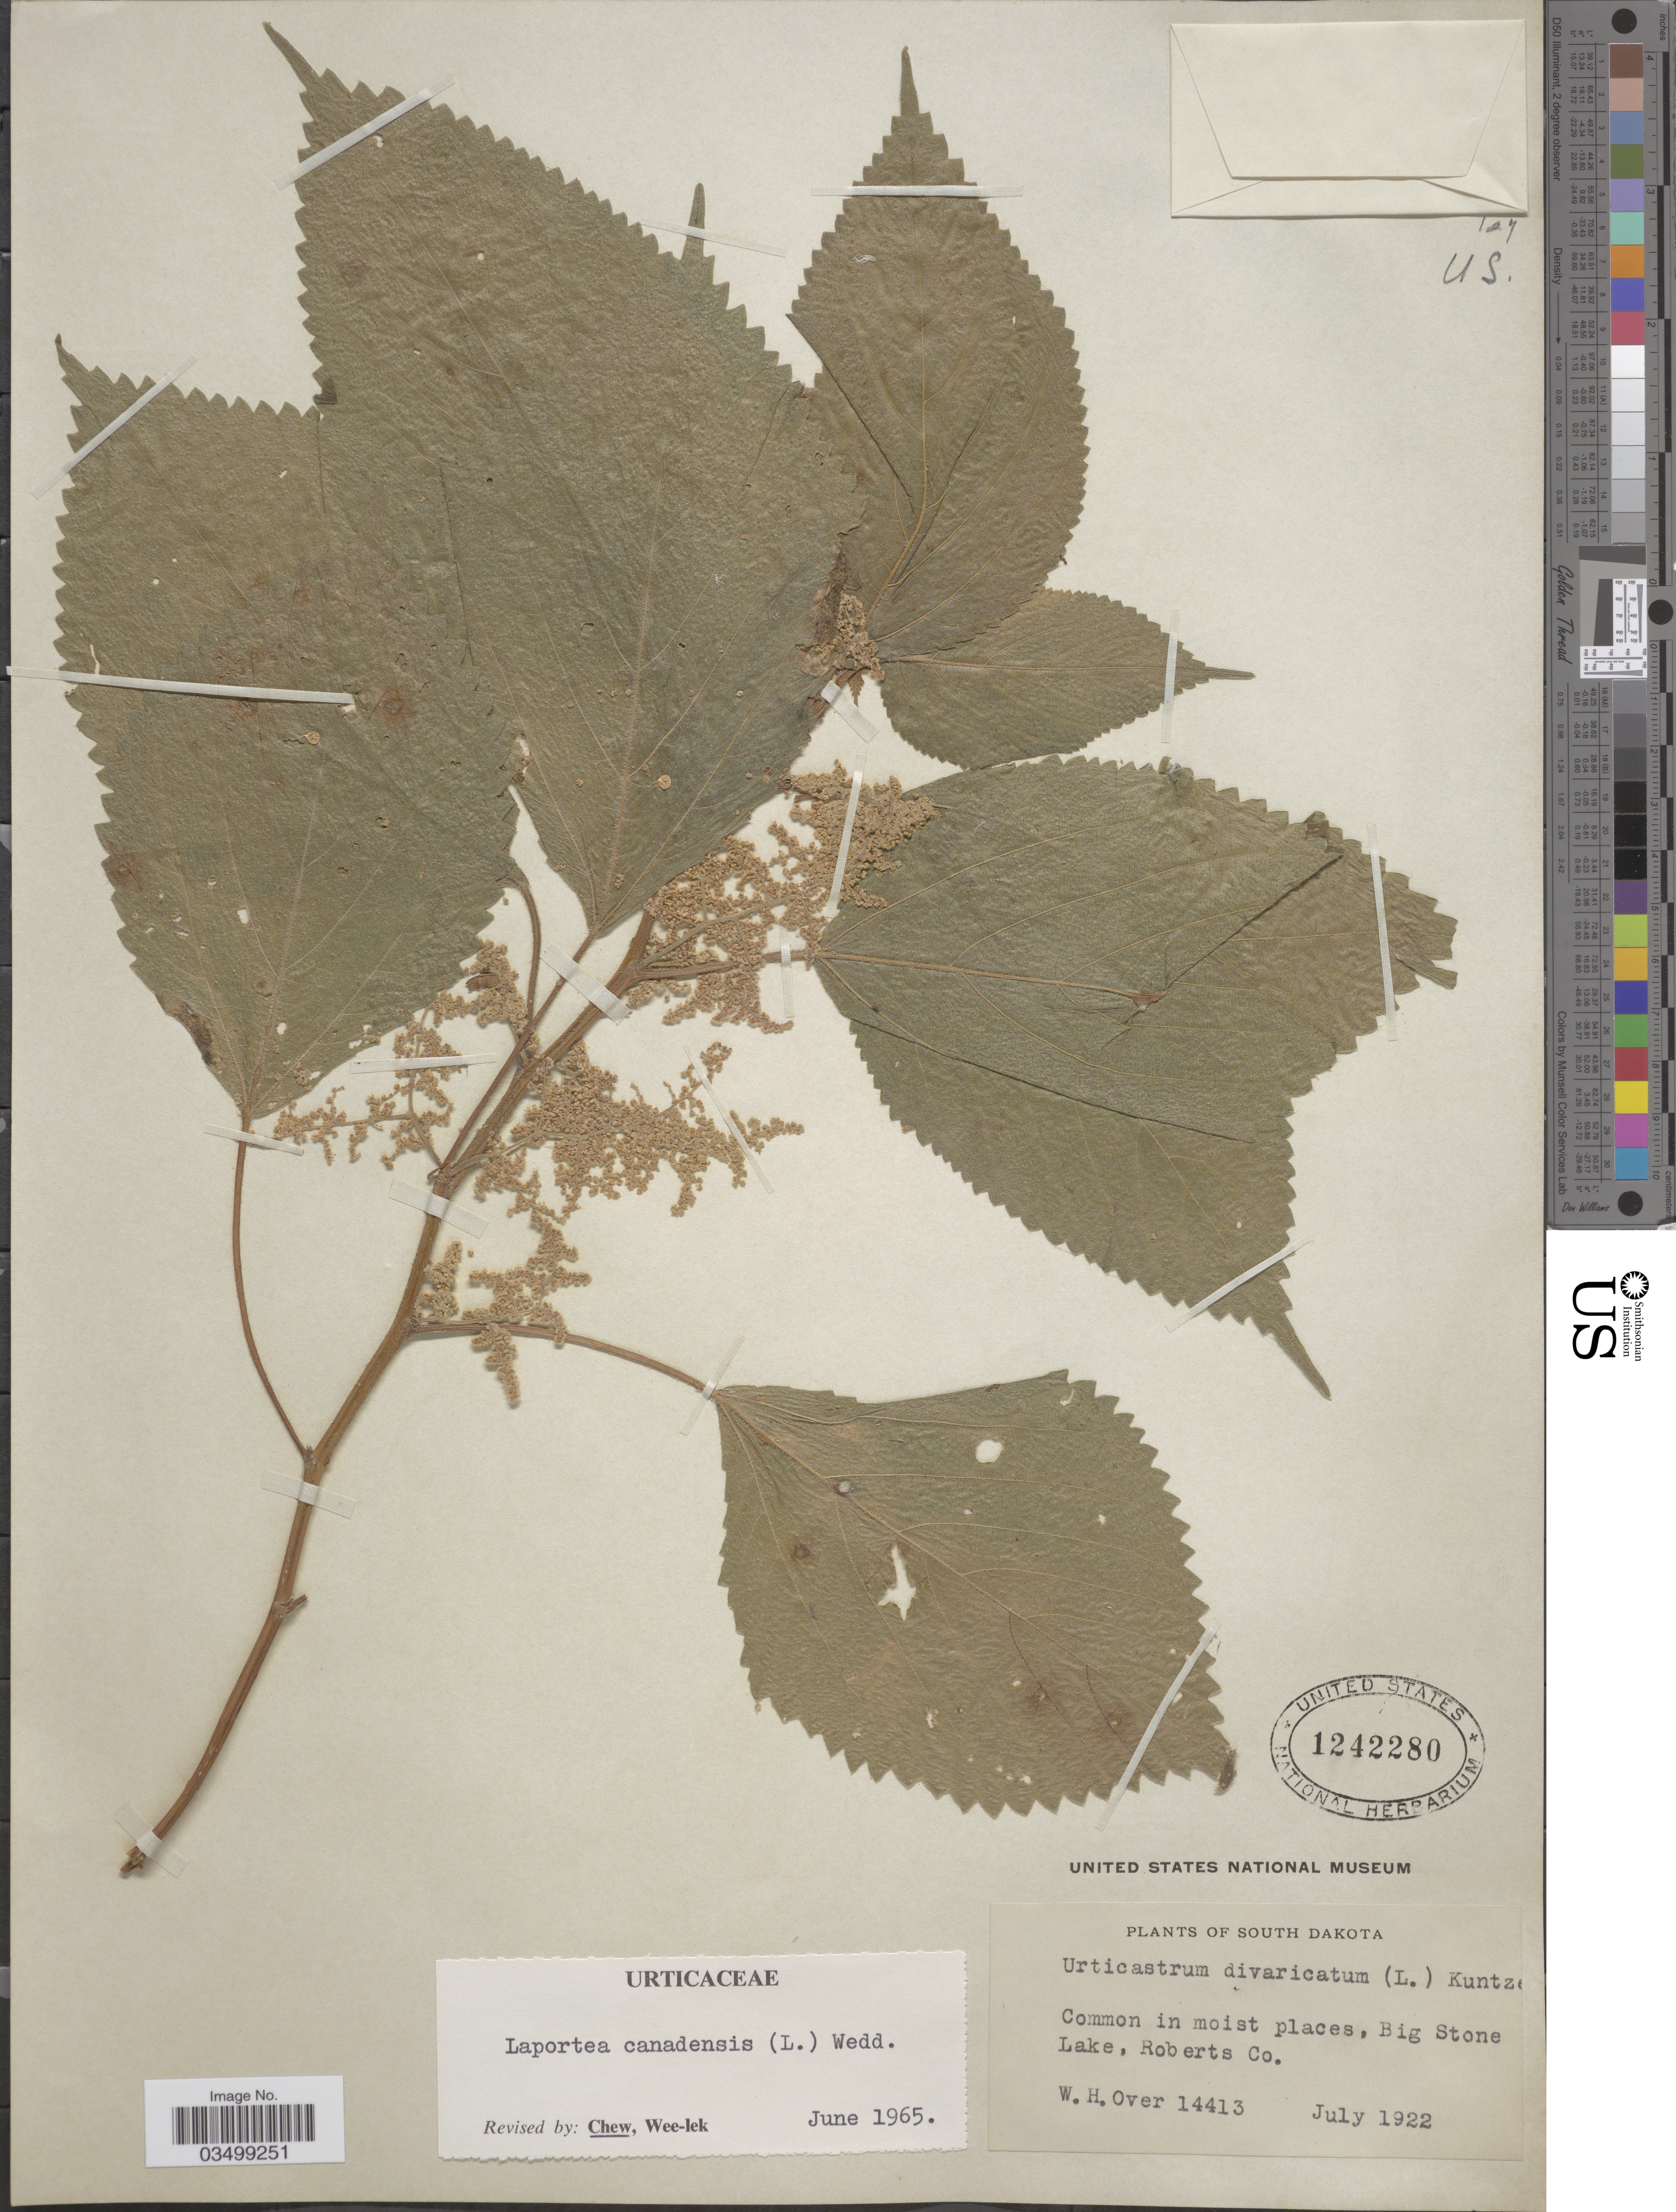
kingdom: Plantae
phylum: Tracheophyta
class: Magnoliopsida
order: Rosales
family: Urticaceae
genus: Laportea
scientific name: Laportea canadensis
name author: (L.) Wedd.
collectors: W. Over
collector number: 14413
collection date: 1922-07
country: United States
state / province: South Dakota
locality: Common in moist places, Big Stone Lake, Roberts Co.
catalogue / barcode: US 1242280